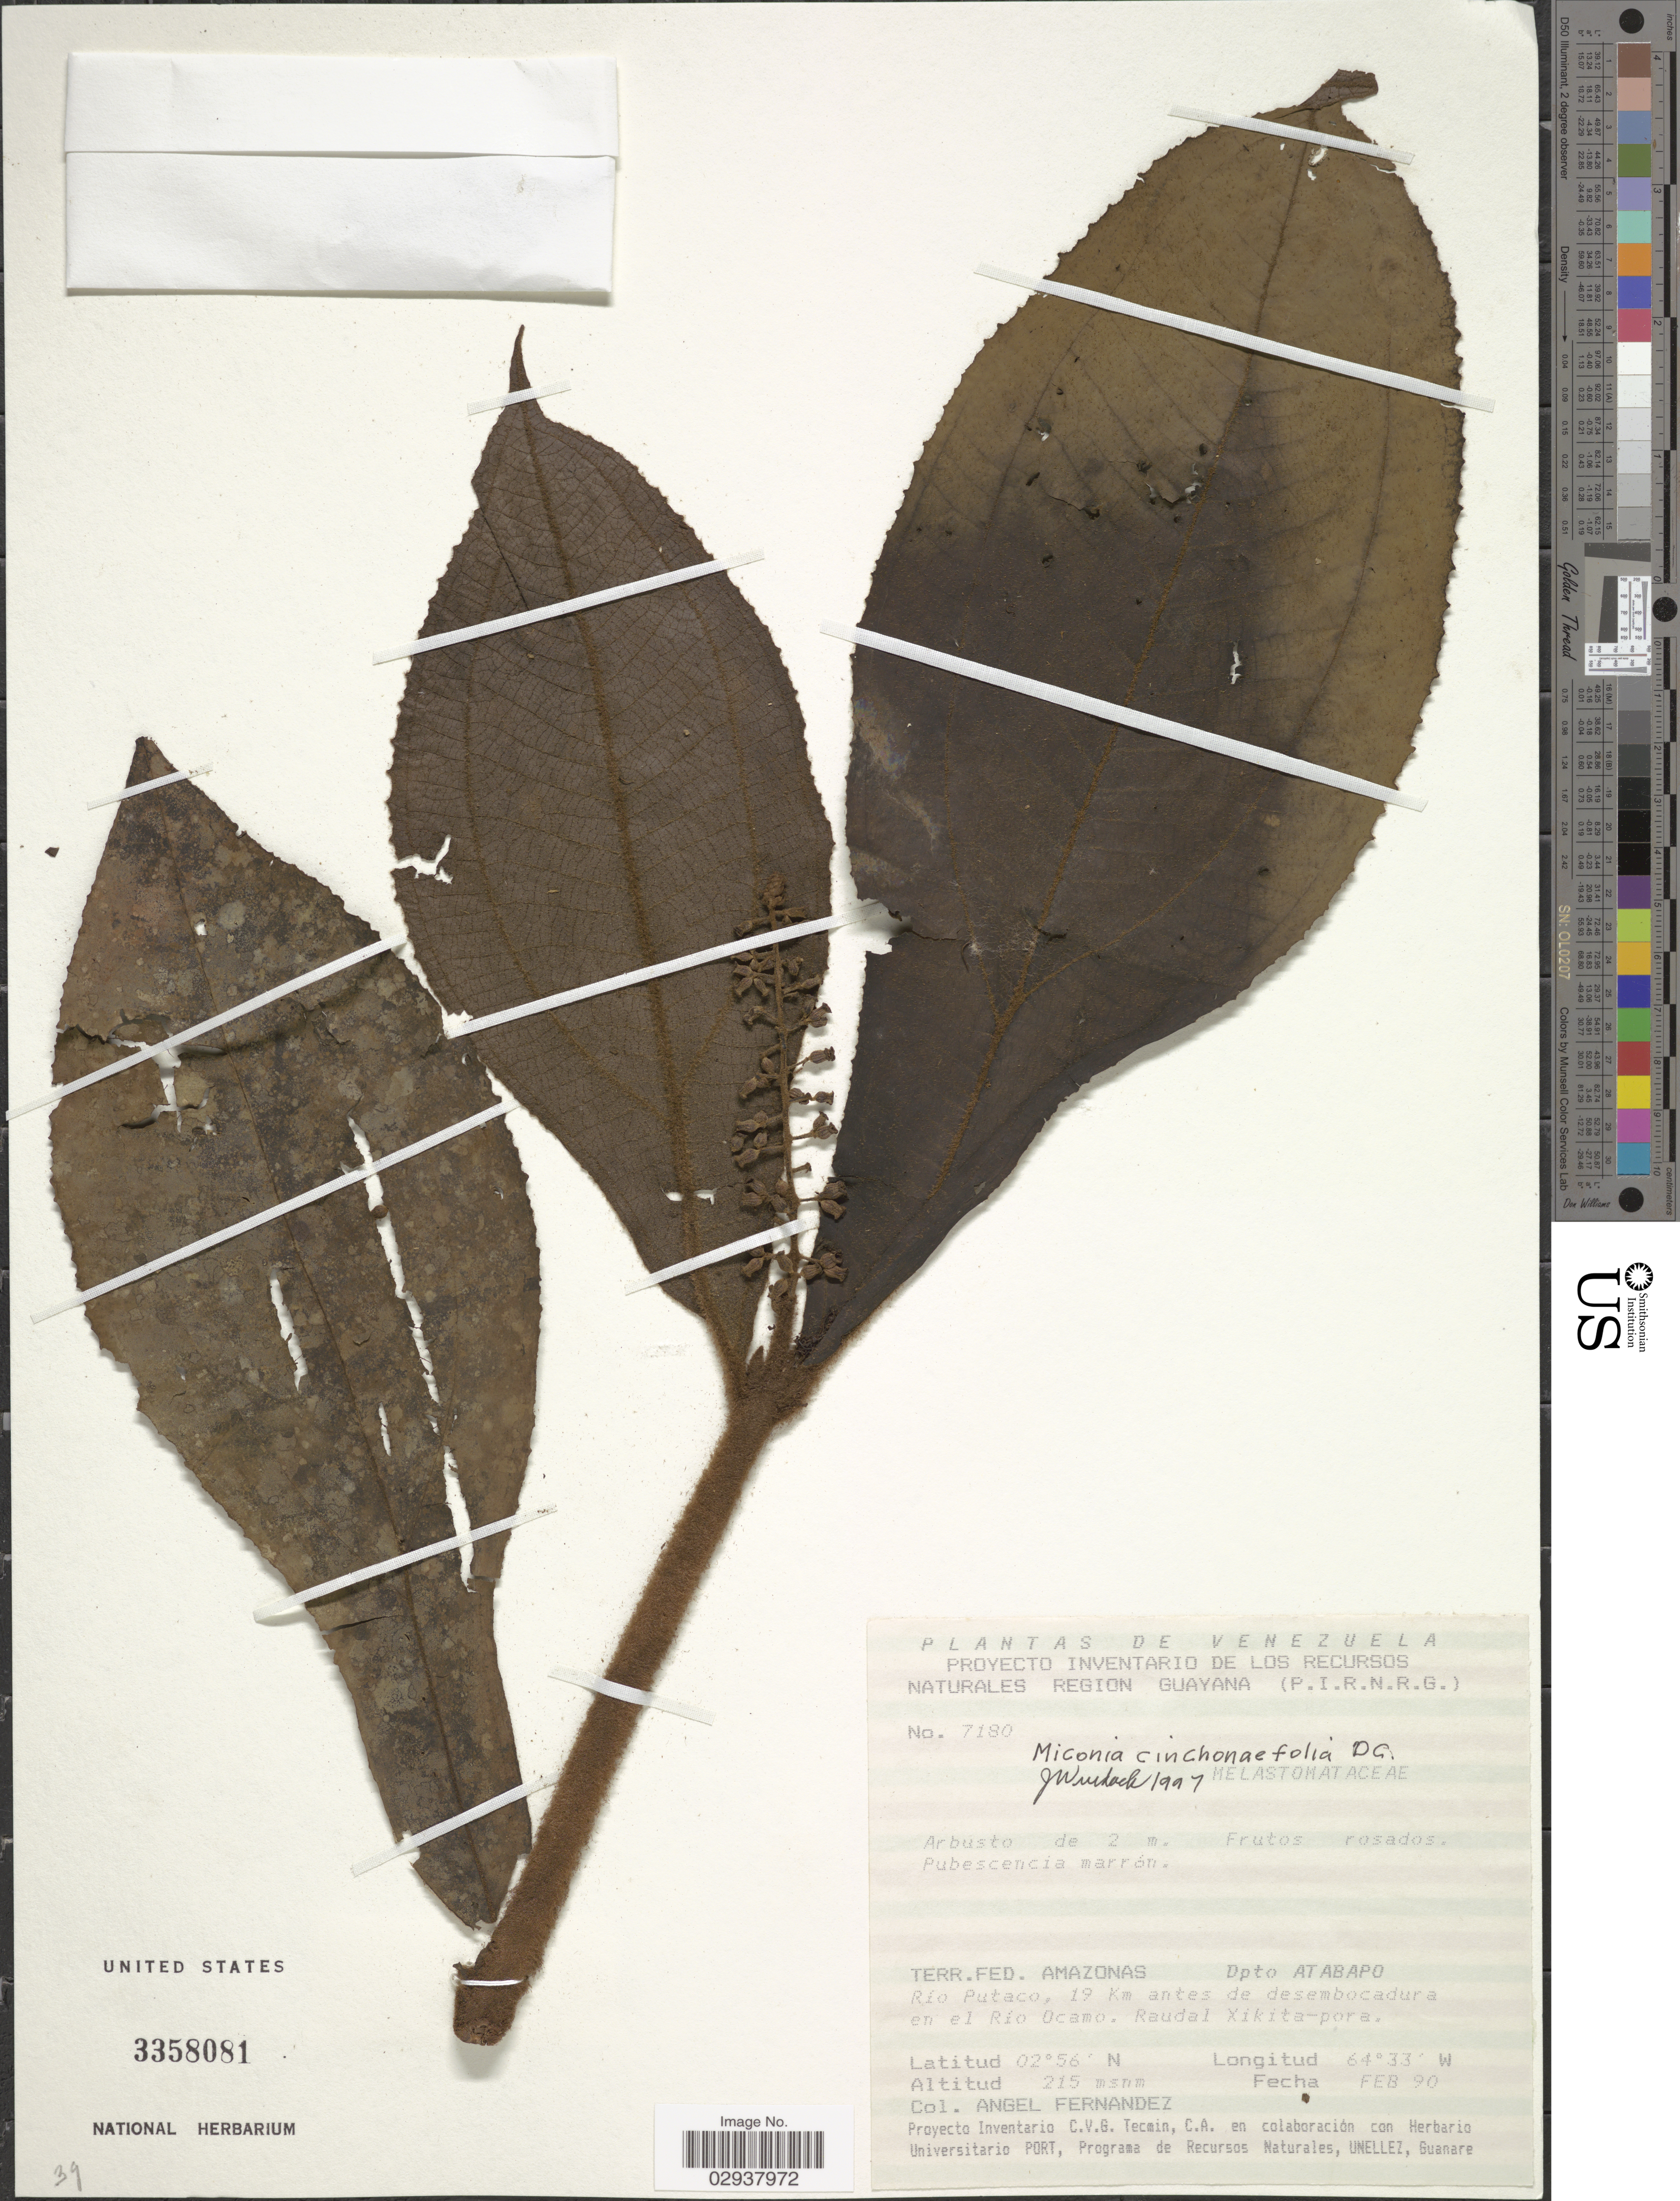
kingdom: Plantae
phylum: Tracheophyta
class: Magnoliopsida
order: Myrtales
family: Melastomataceae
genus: Miconia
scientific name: Miconia cinchonaefolia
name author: DC.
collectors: Á. Fernández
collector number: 7180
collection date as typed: Transcribed d/m/y: /2/90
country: Venezuela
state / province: Amazonas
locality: Terr. Fed. Amazonas. Dpto Atabapo. Río Putaco, 19 Km antes de desembocadura en el Río Ocamo. Raudal Xikita-pora.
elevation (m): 215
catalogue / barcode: US 3358081